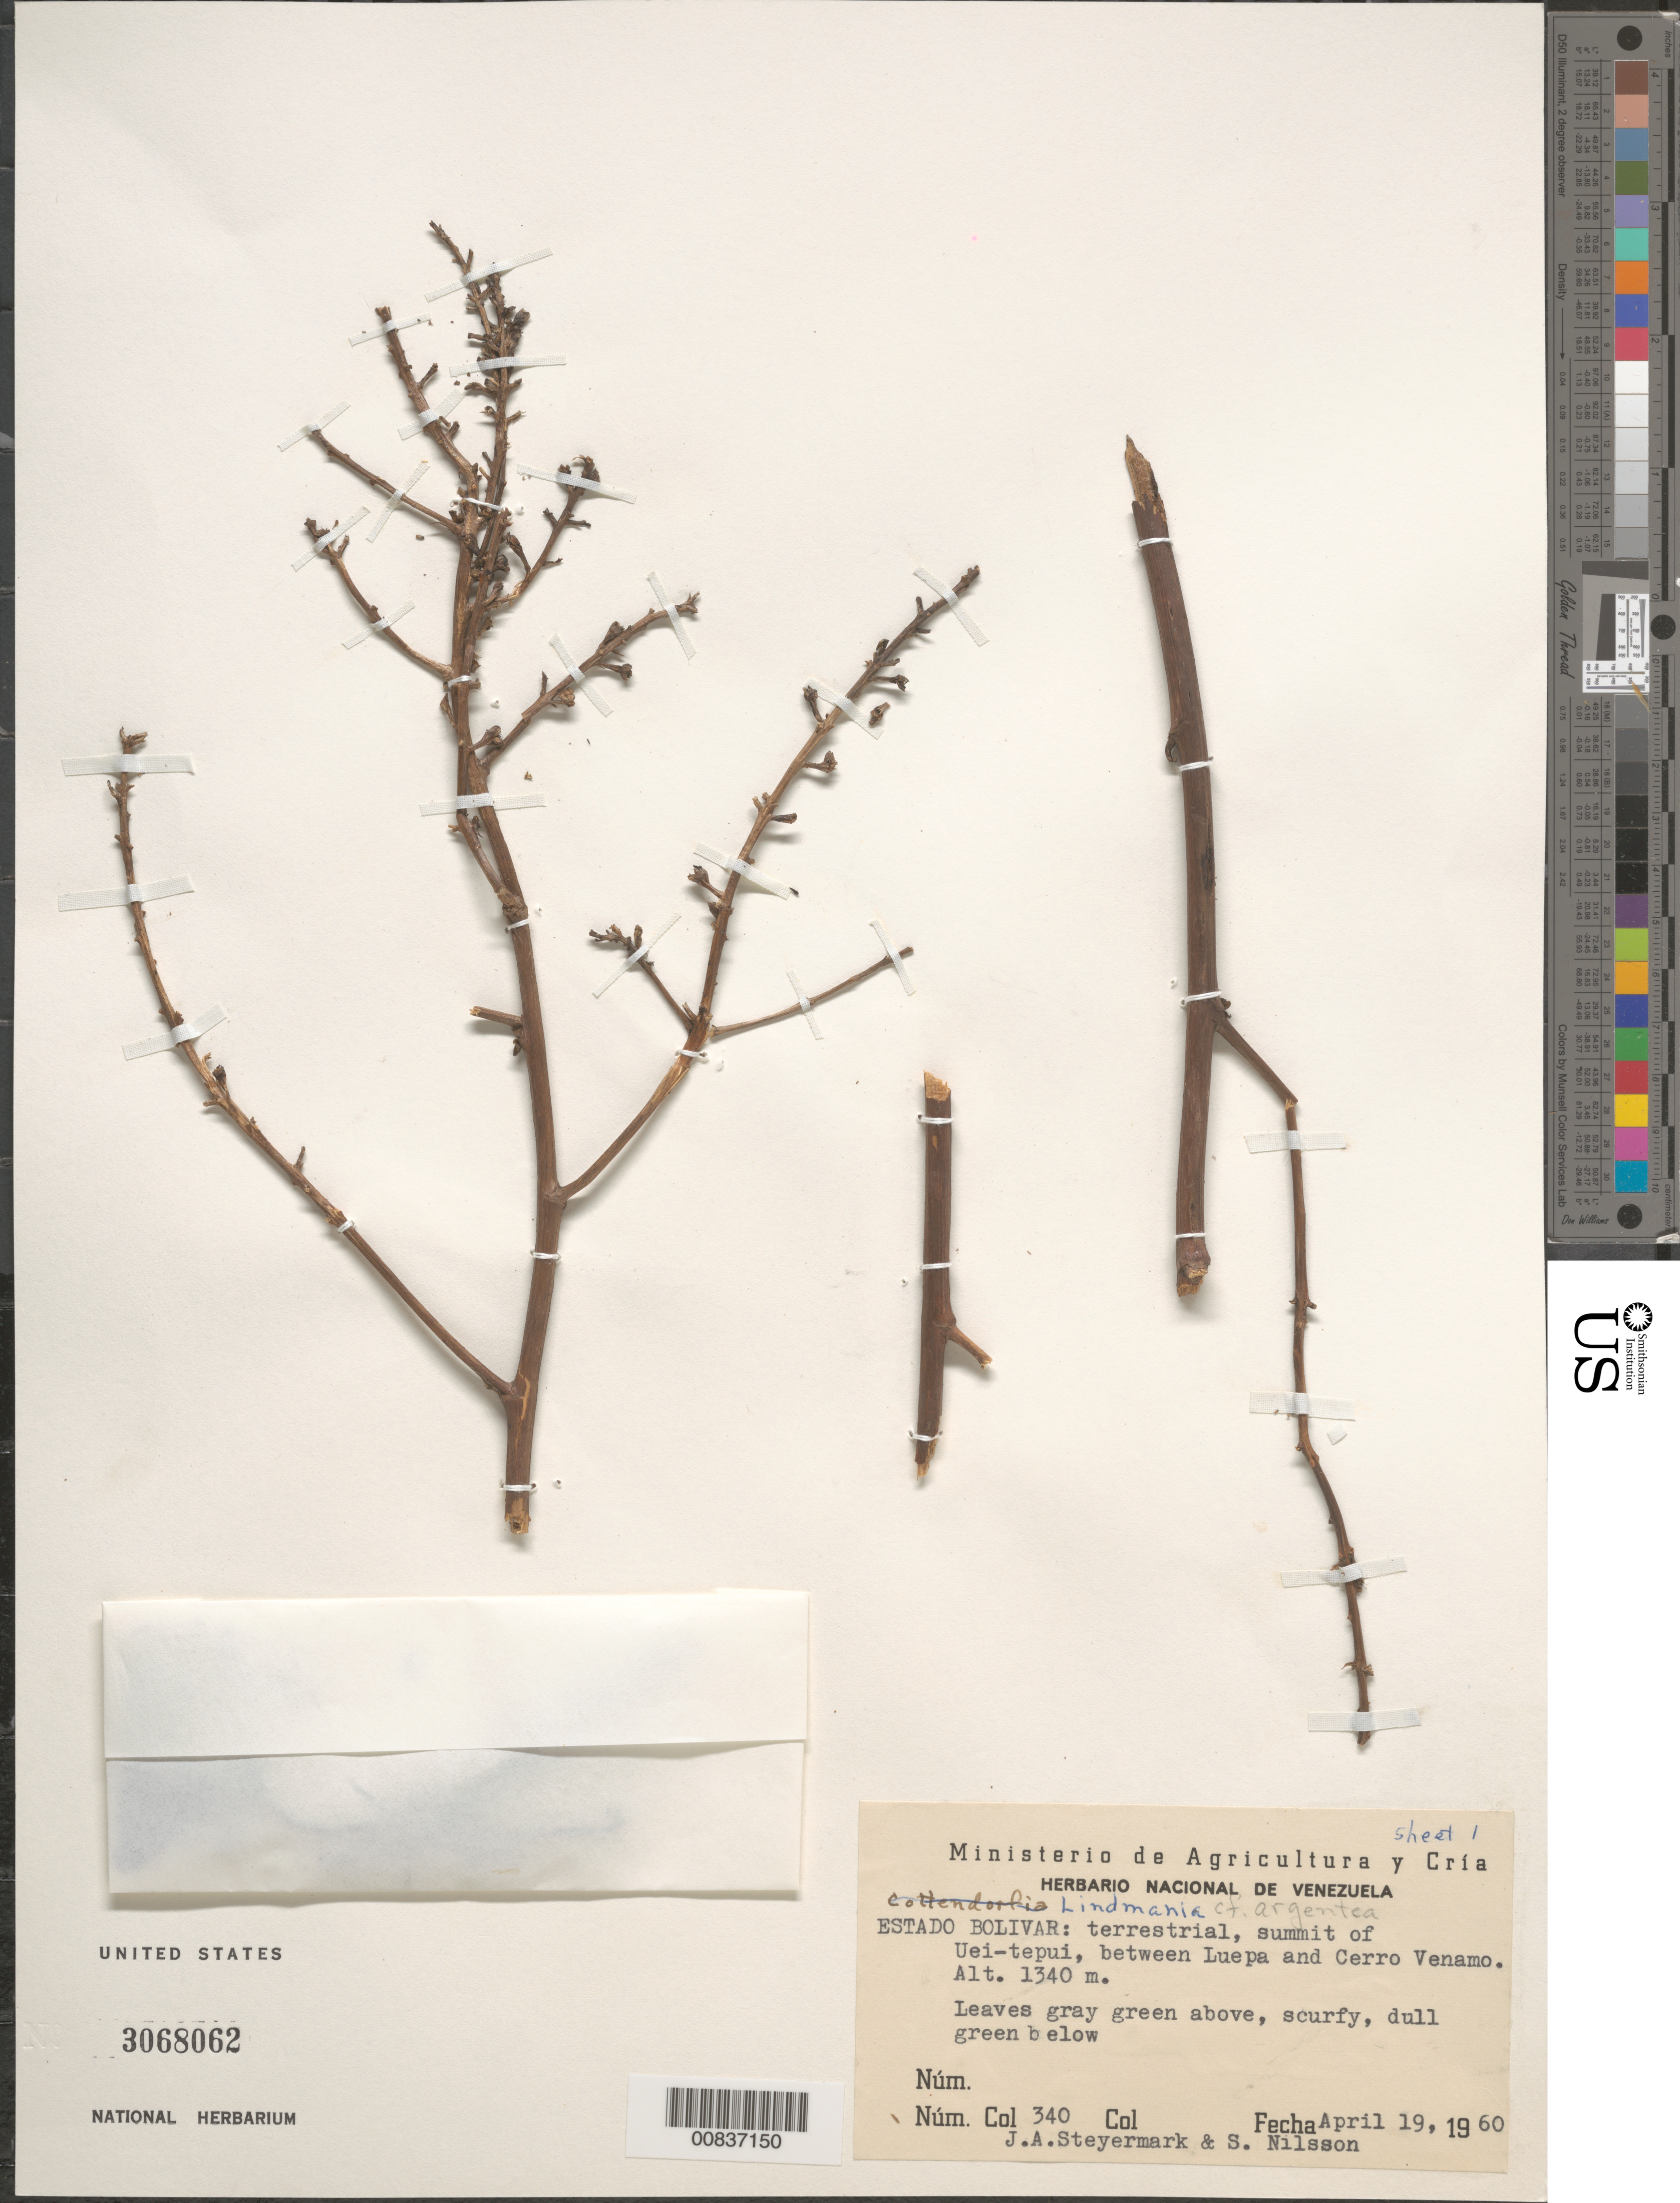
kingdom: Plantae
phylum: Tracheophyta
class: Liliopsida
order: Poales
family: Bromeliaceae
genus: Lindmania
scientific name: Lindmania argentea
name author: L.B. Sm.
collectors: J. Steyermark & S. Nilsson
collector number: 60 340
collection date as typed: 19-Apr-60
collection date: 1960-04-19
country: Venezuela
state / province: Bolívar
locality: Uei-tepuí, between Luepa and Cerro Venamo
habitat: Summit of tepui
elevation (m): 1340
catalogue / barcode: US 3068062